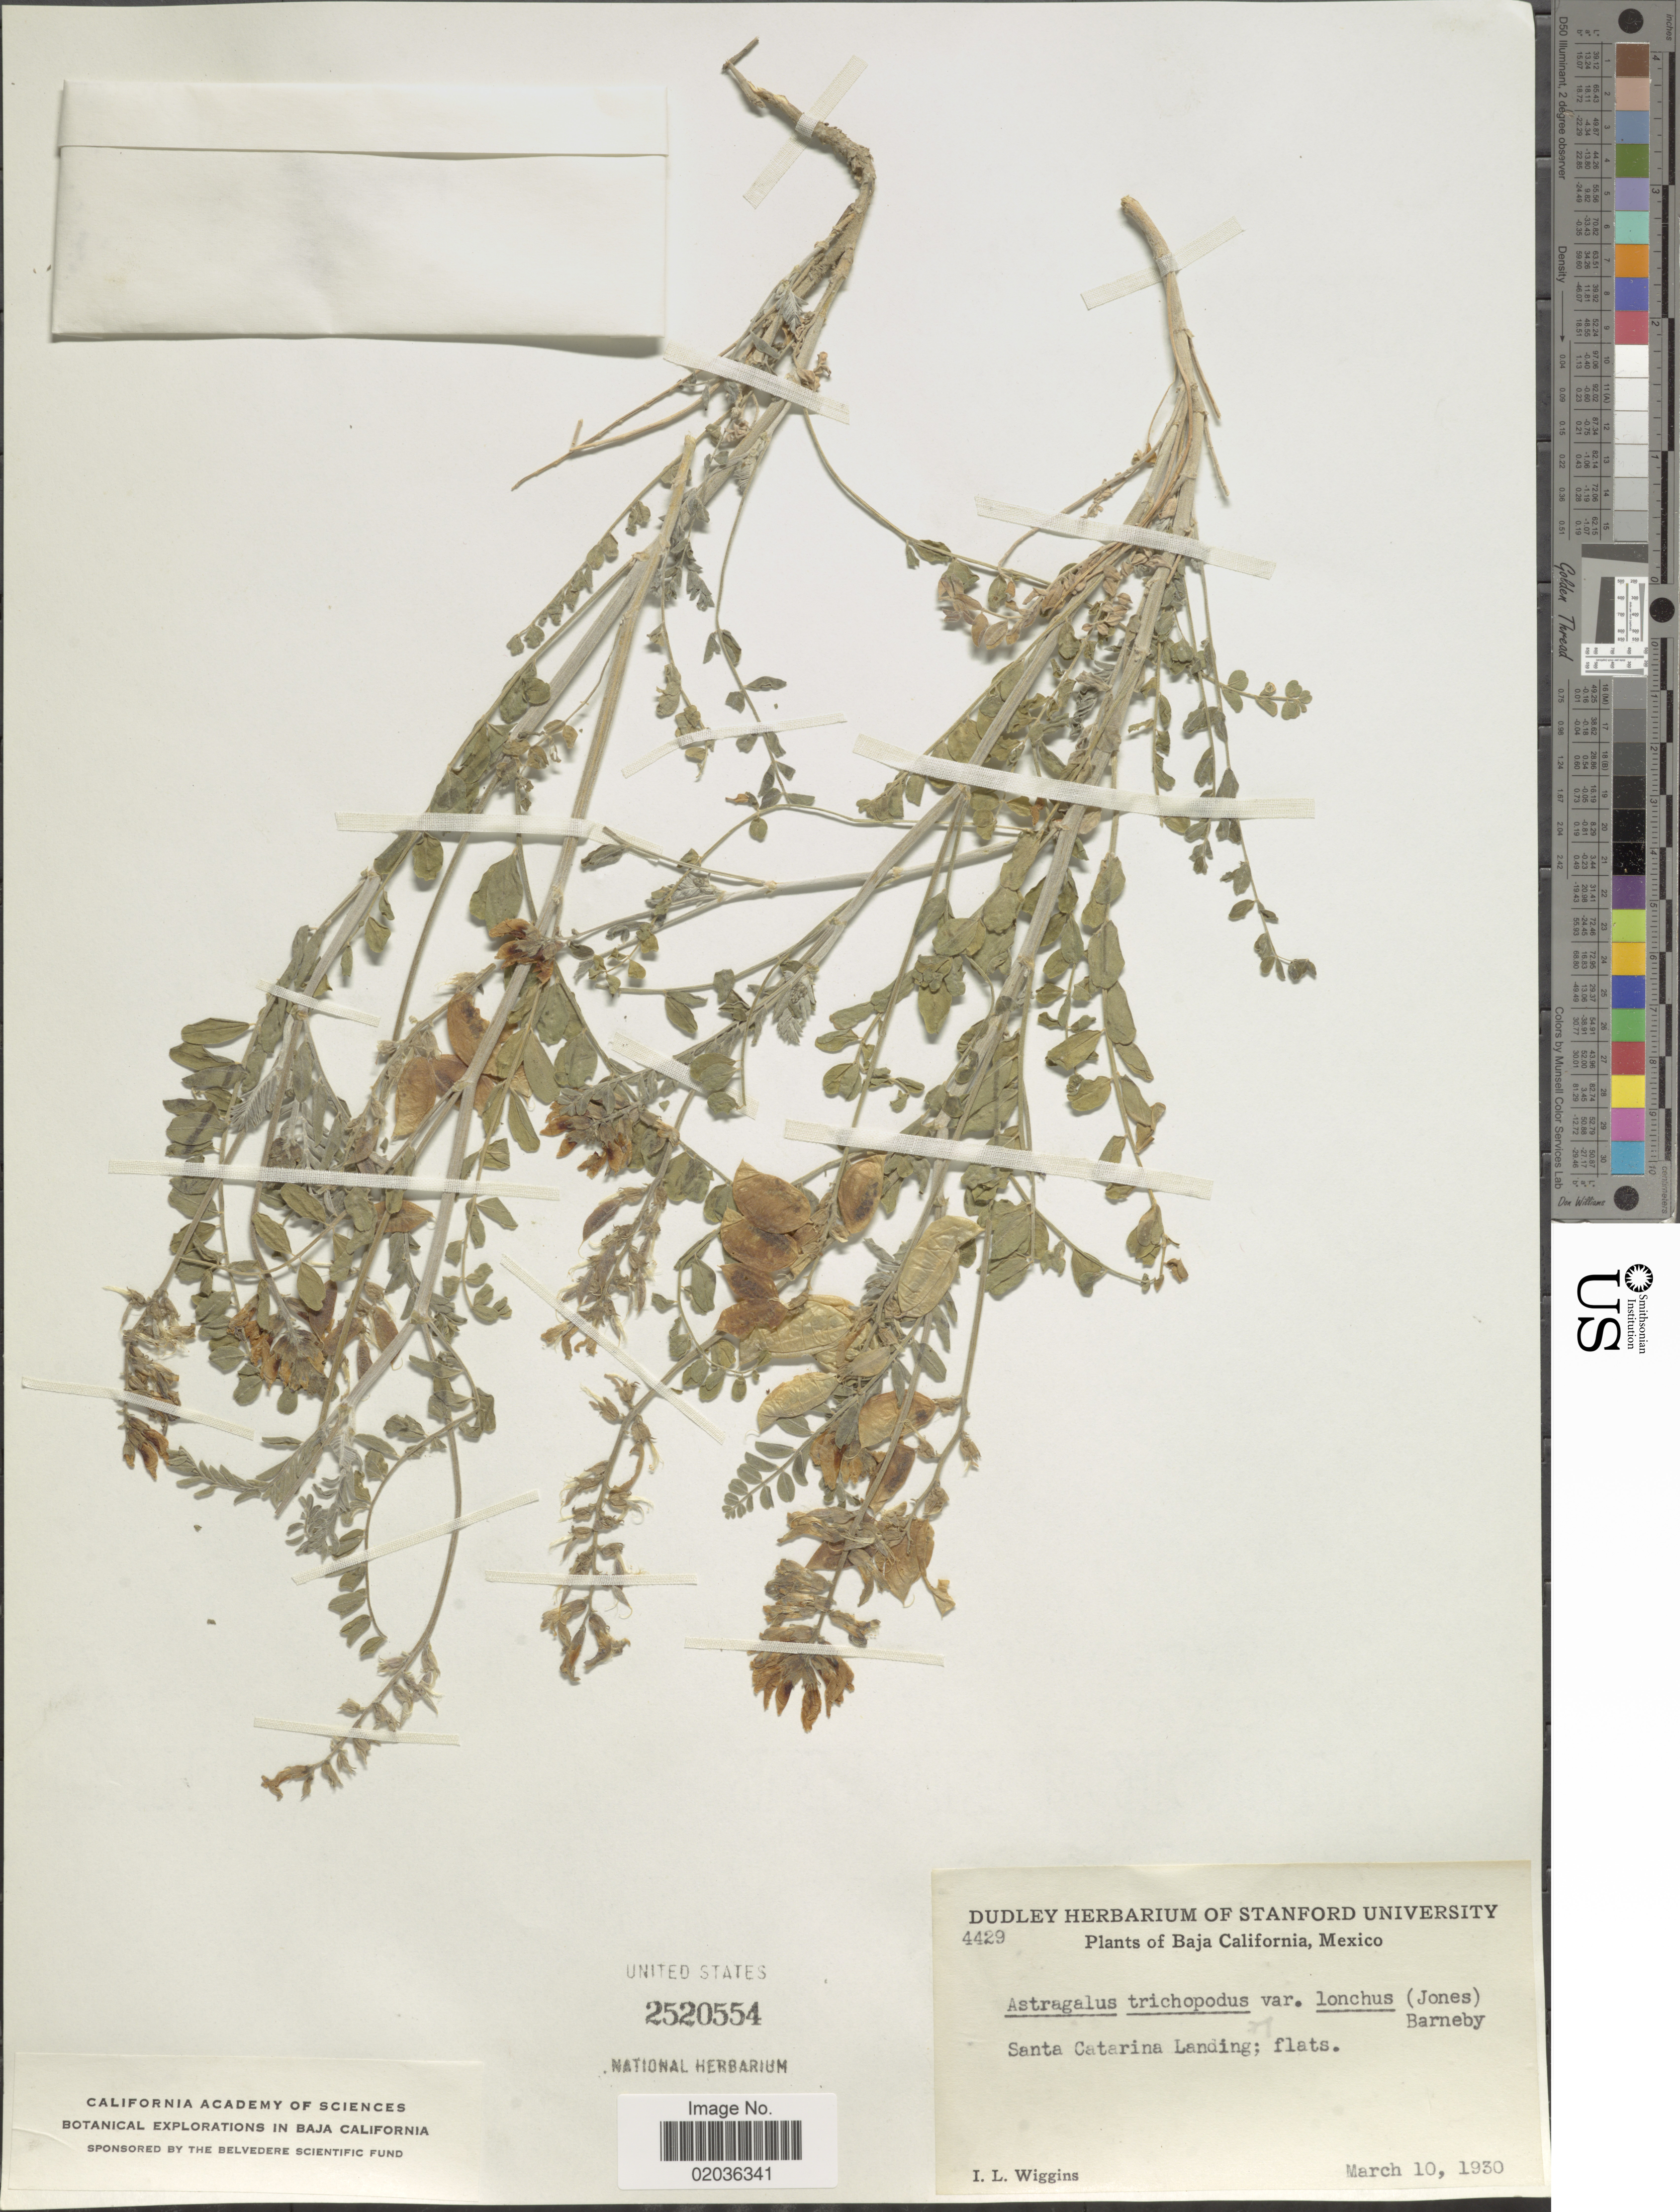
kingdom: Plantae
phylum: Tracheophyta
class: Magnoliopsida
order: Fabales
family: Fabaceae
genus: Astragalus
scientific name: Astragalus trichopodus var. lonchus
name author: (M.E. Jones) Barneby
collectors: I. L. Wiggins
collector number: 4429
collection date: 1930-03-10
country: Mexico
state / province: Baja California Norte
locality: Santa Catarina Landing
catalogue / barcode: US 2520554